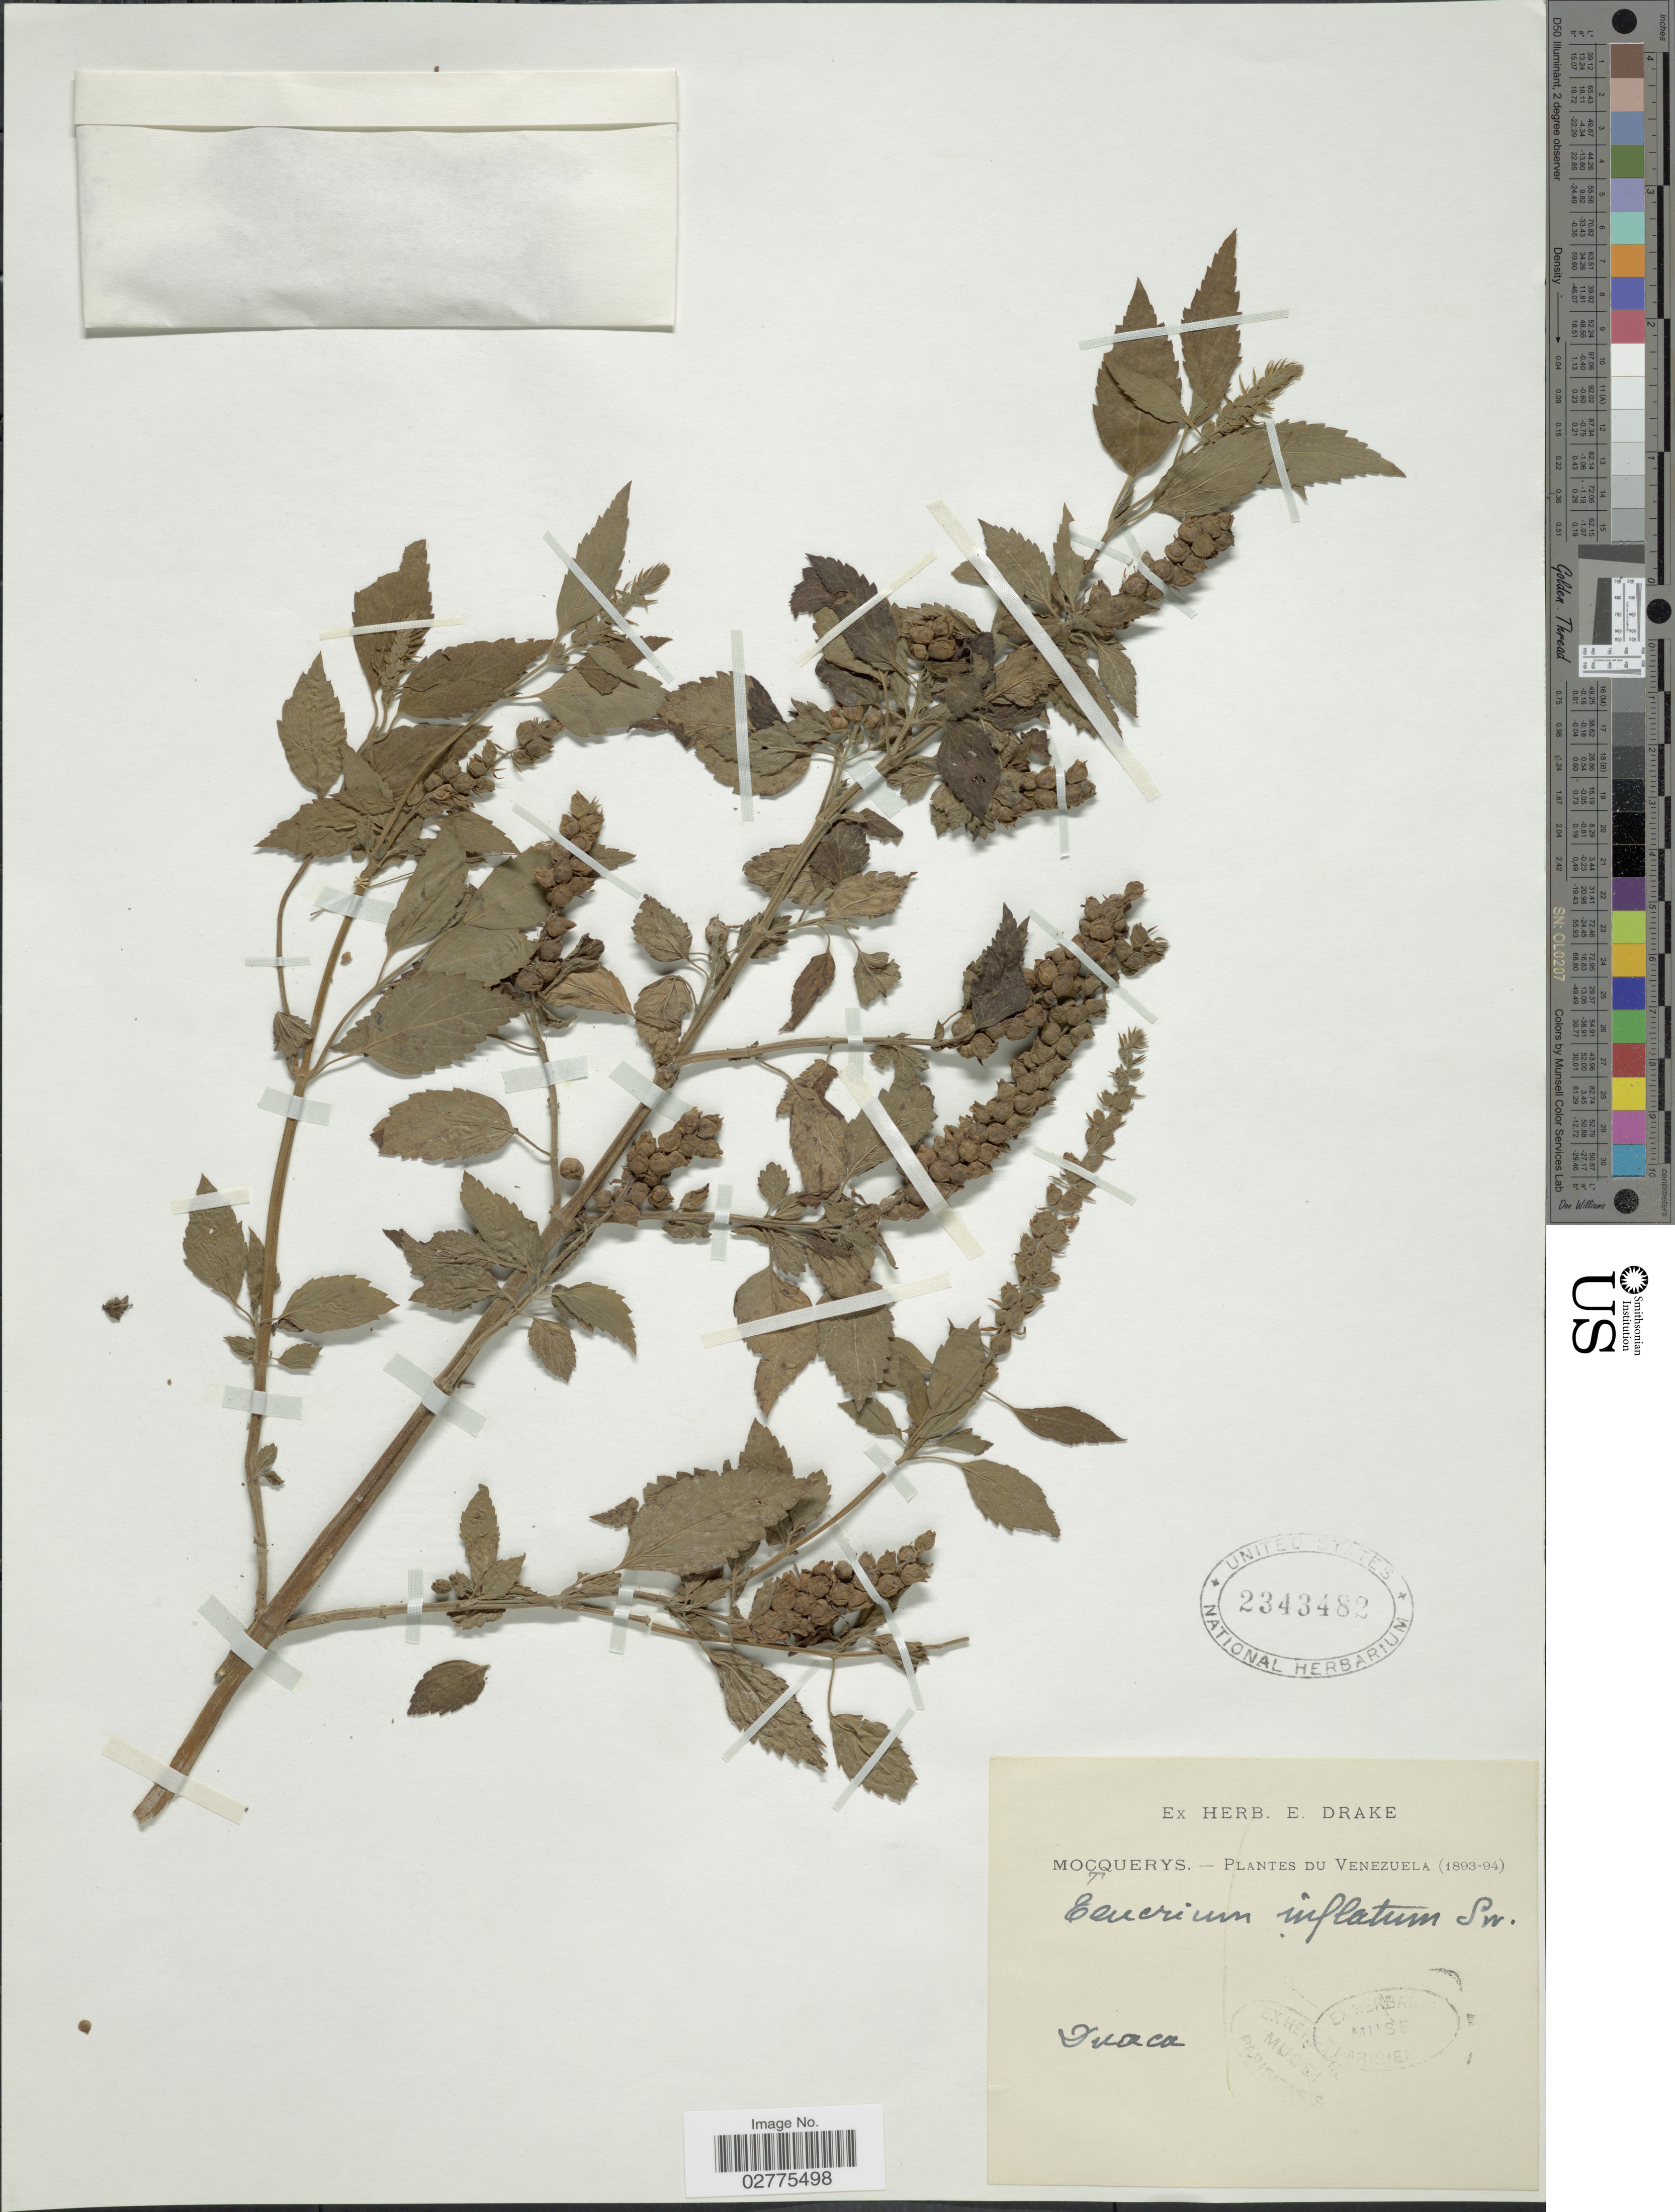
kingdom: Plantae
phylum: Tracheophyta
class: Magnoliopsida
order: Lamiales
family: Lamiaceae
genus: Teucrium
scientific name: Teucrium vesicarium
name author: Mill.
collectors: A. Mocquerys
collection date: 1893/1894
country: Venezuela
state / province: Lara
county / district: Crespo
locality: Duaca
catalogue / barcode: US 2343482